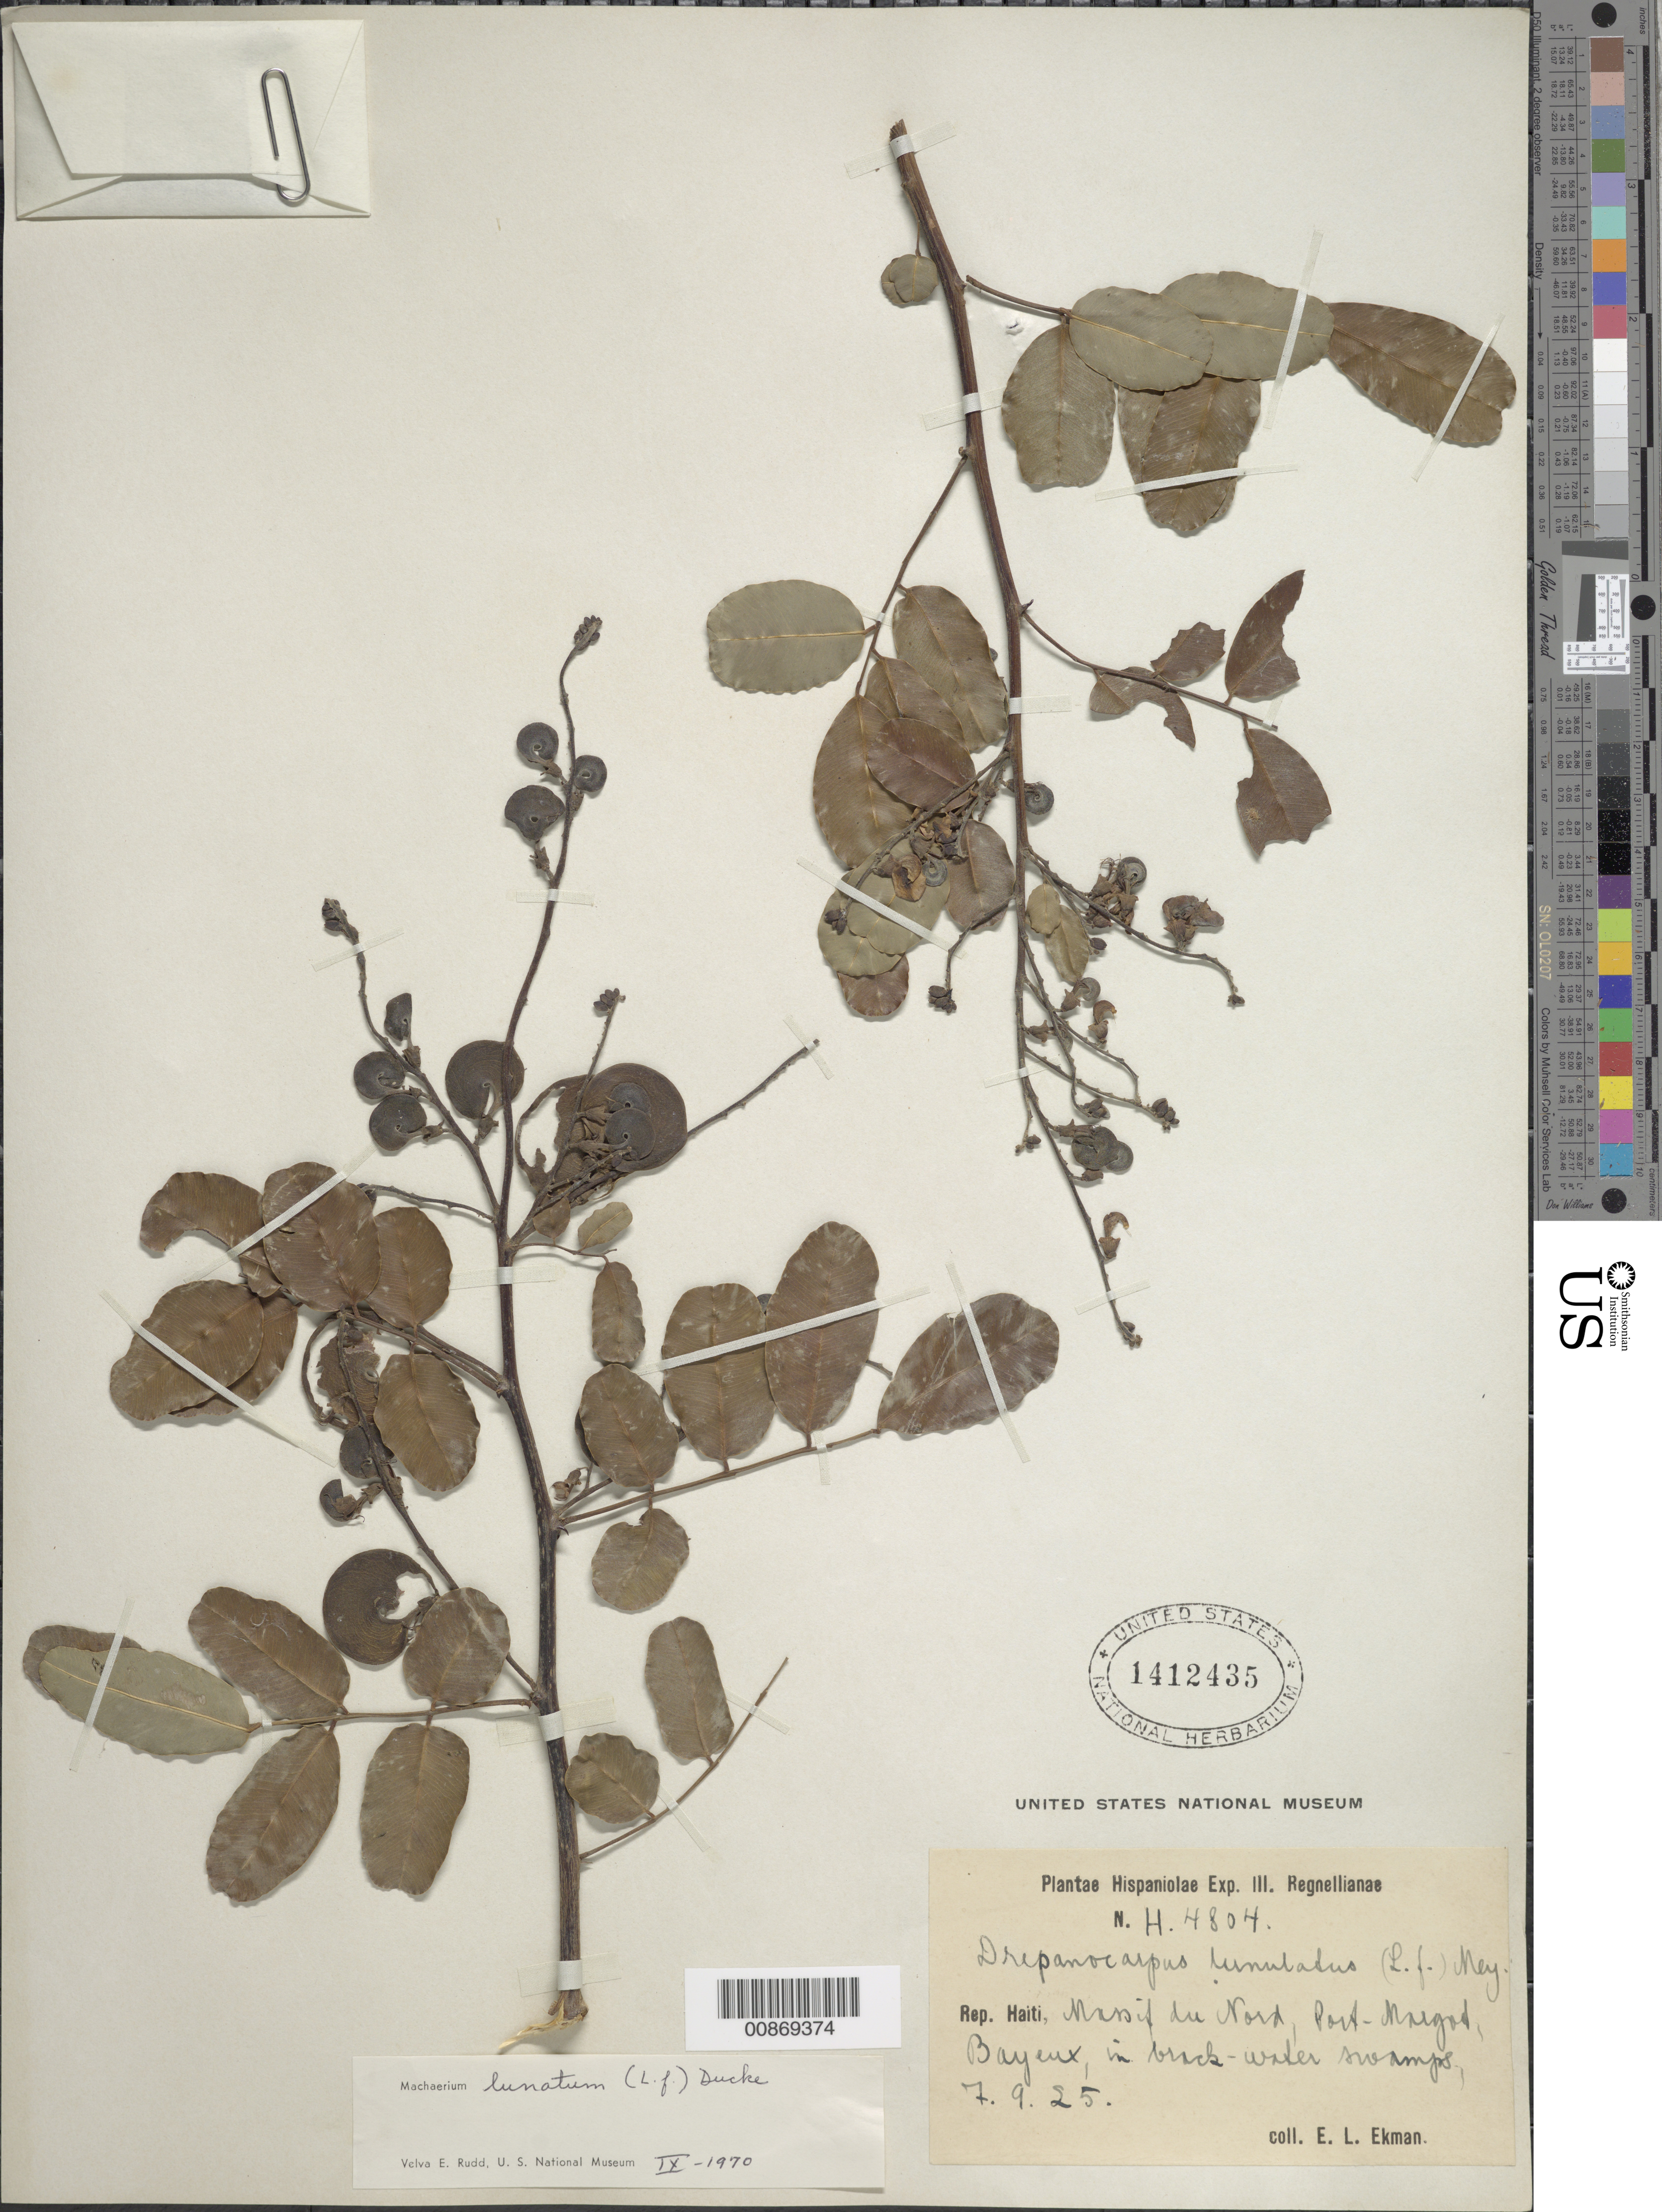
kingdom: Plantae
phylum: Tracheophyta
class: Magnoliopsida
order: Fabales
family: Fabaceae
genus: Machaerium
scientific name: Machaerium lunatum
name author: (L. f.) Ducke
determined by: Rudd, V. E.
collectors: E. L. Ekman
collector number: H 4804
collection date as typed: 07 Sep 1925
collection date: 1925-09-07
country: Haiti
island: Hispaniola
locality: Massif du Nord, Port-Margot, Bayeux.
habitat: In brack-water swamps.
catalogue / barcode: US 1412435